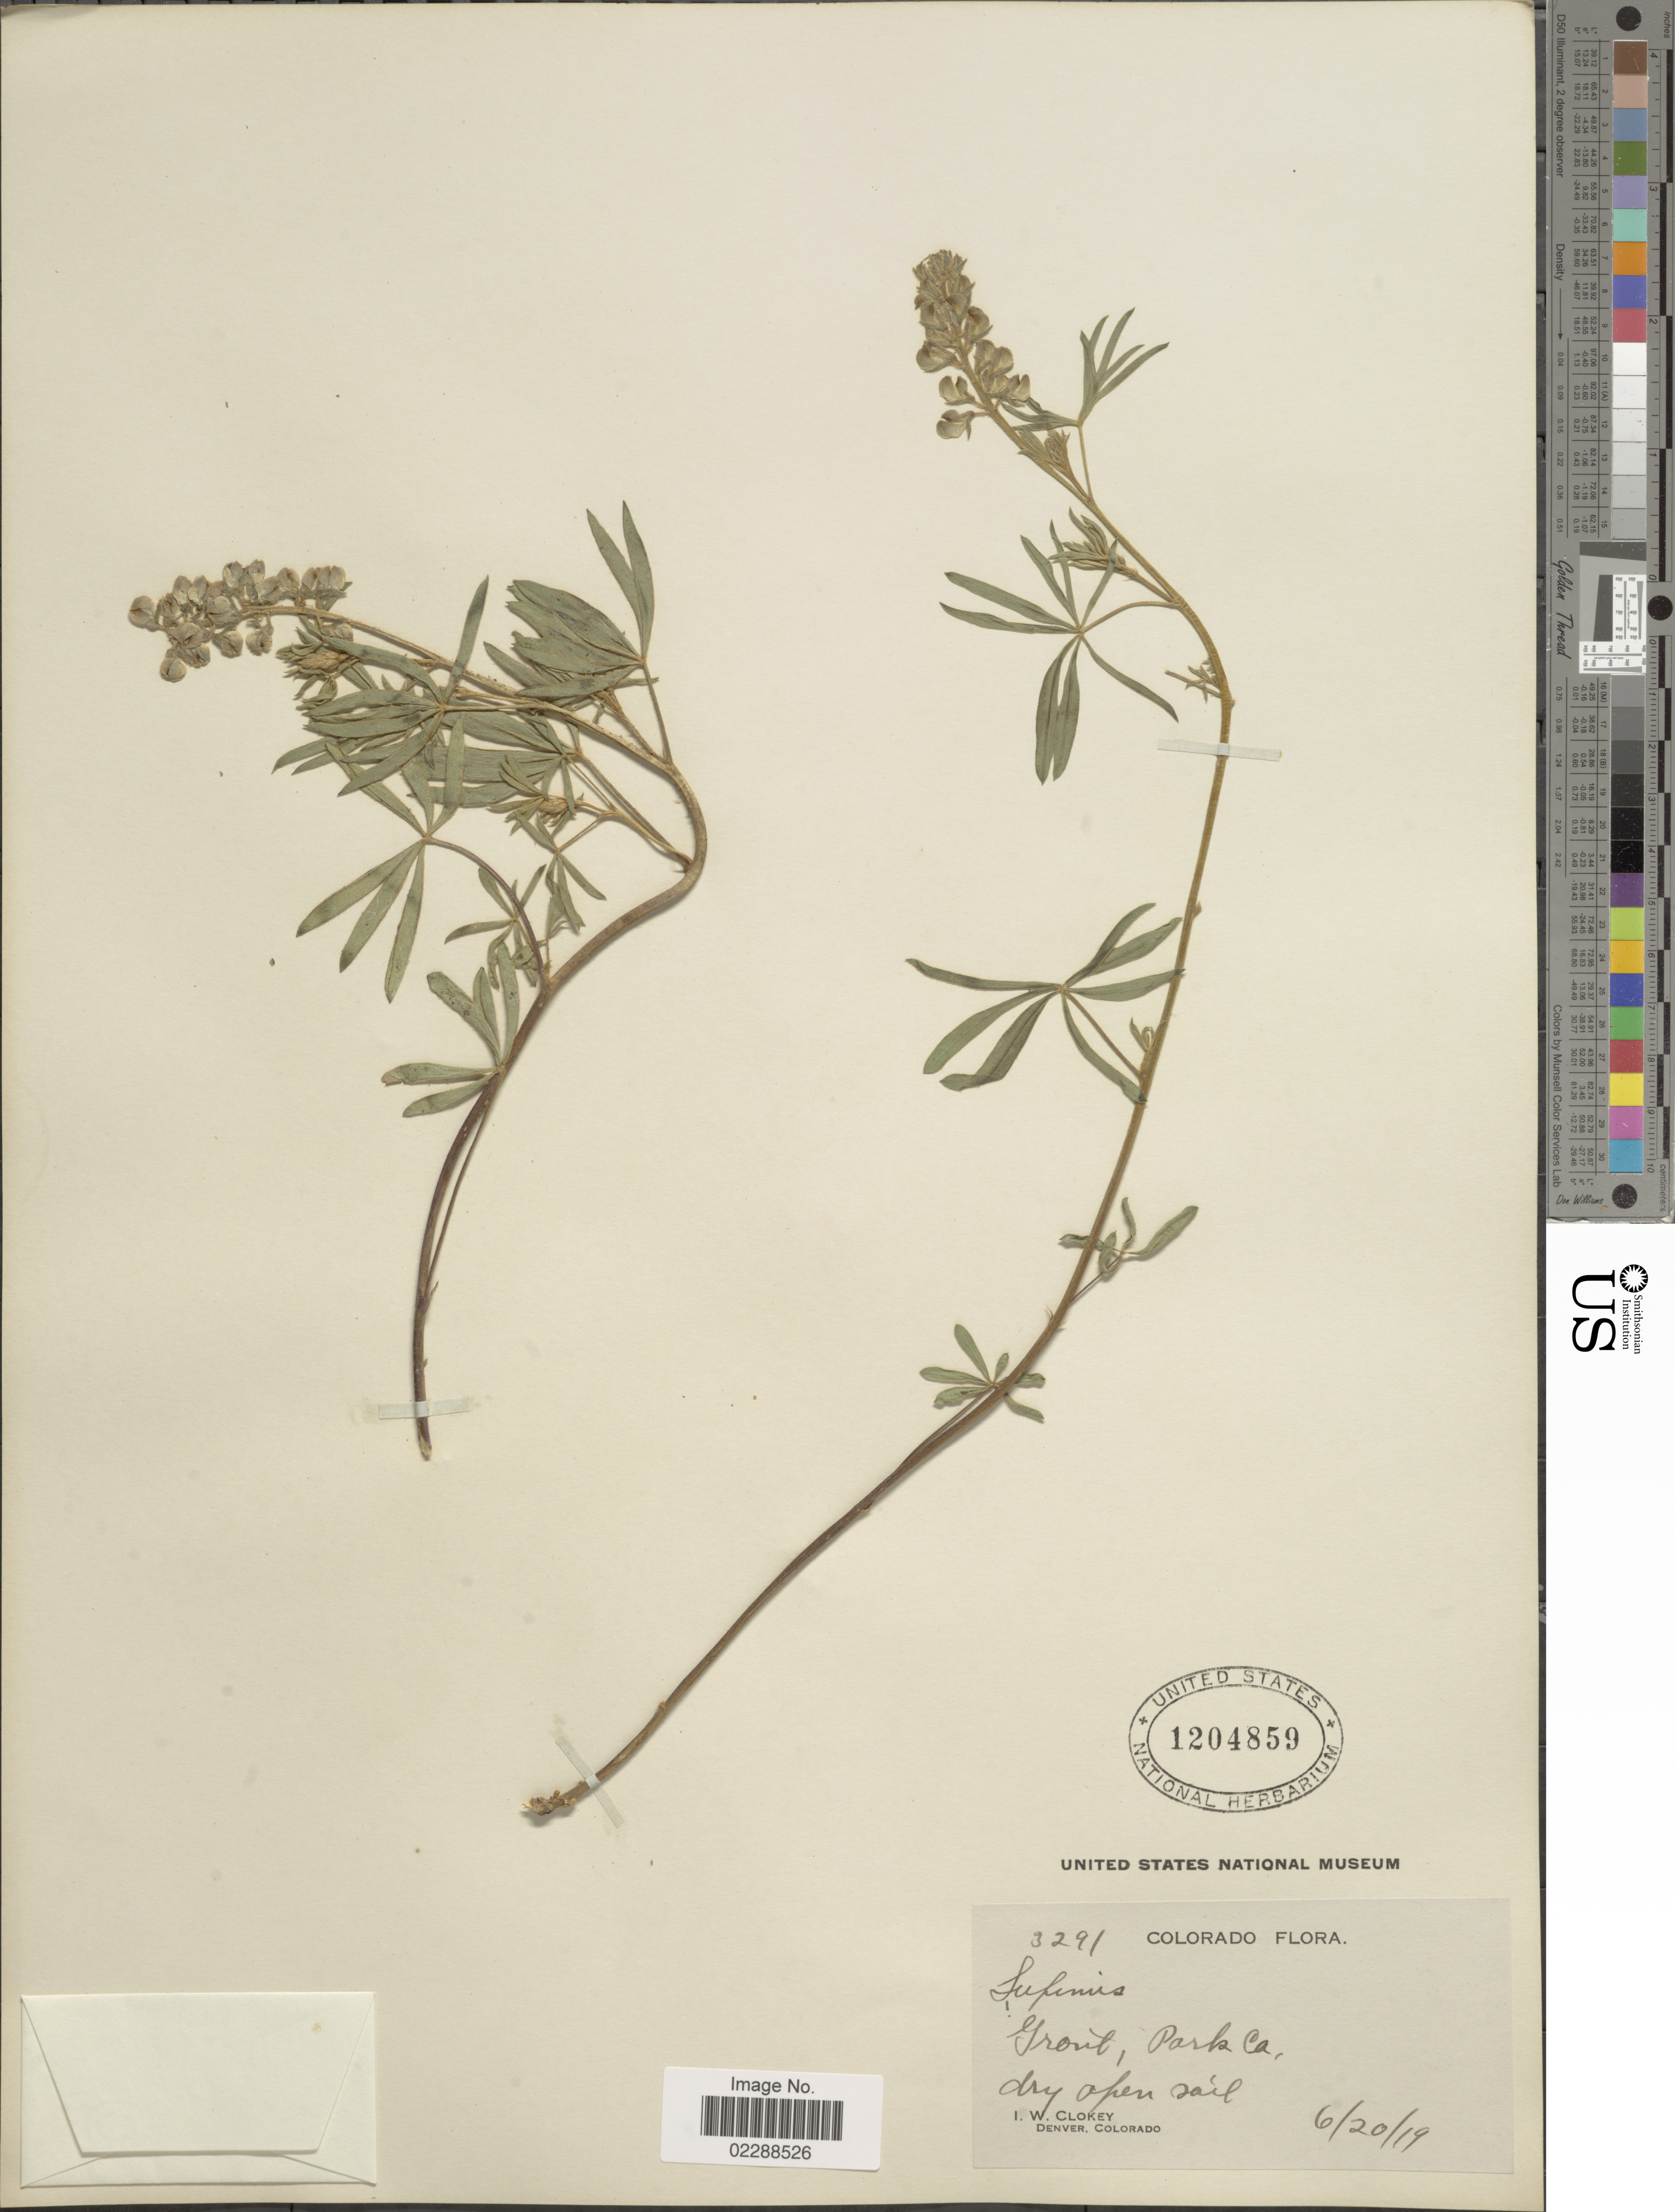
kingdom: Plantae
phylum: Tracheophyta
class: Magnoliopsida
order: Fabales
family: Fabaceae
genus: Lupinus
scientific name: Lupinus sp.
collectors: I. W. Clokey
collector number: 3291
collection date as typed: Transcribed d/m/y: 20/6/19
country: United States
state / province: Colorado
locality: Gront, Park Co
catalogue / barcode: US 1204859